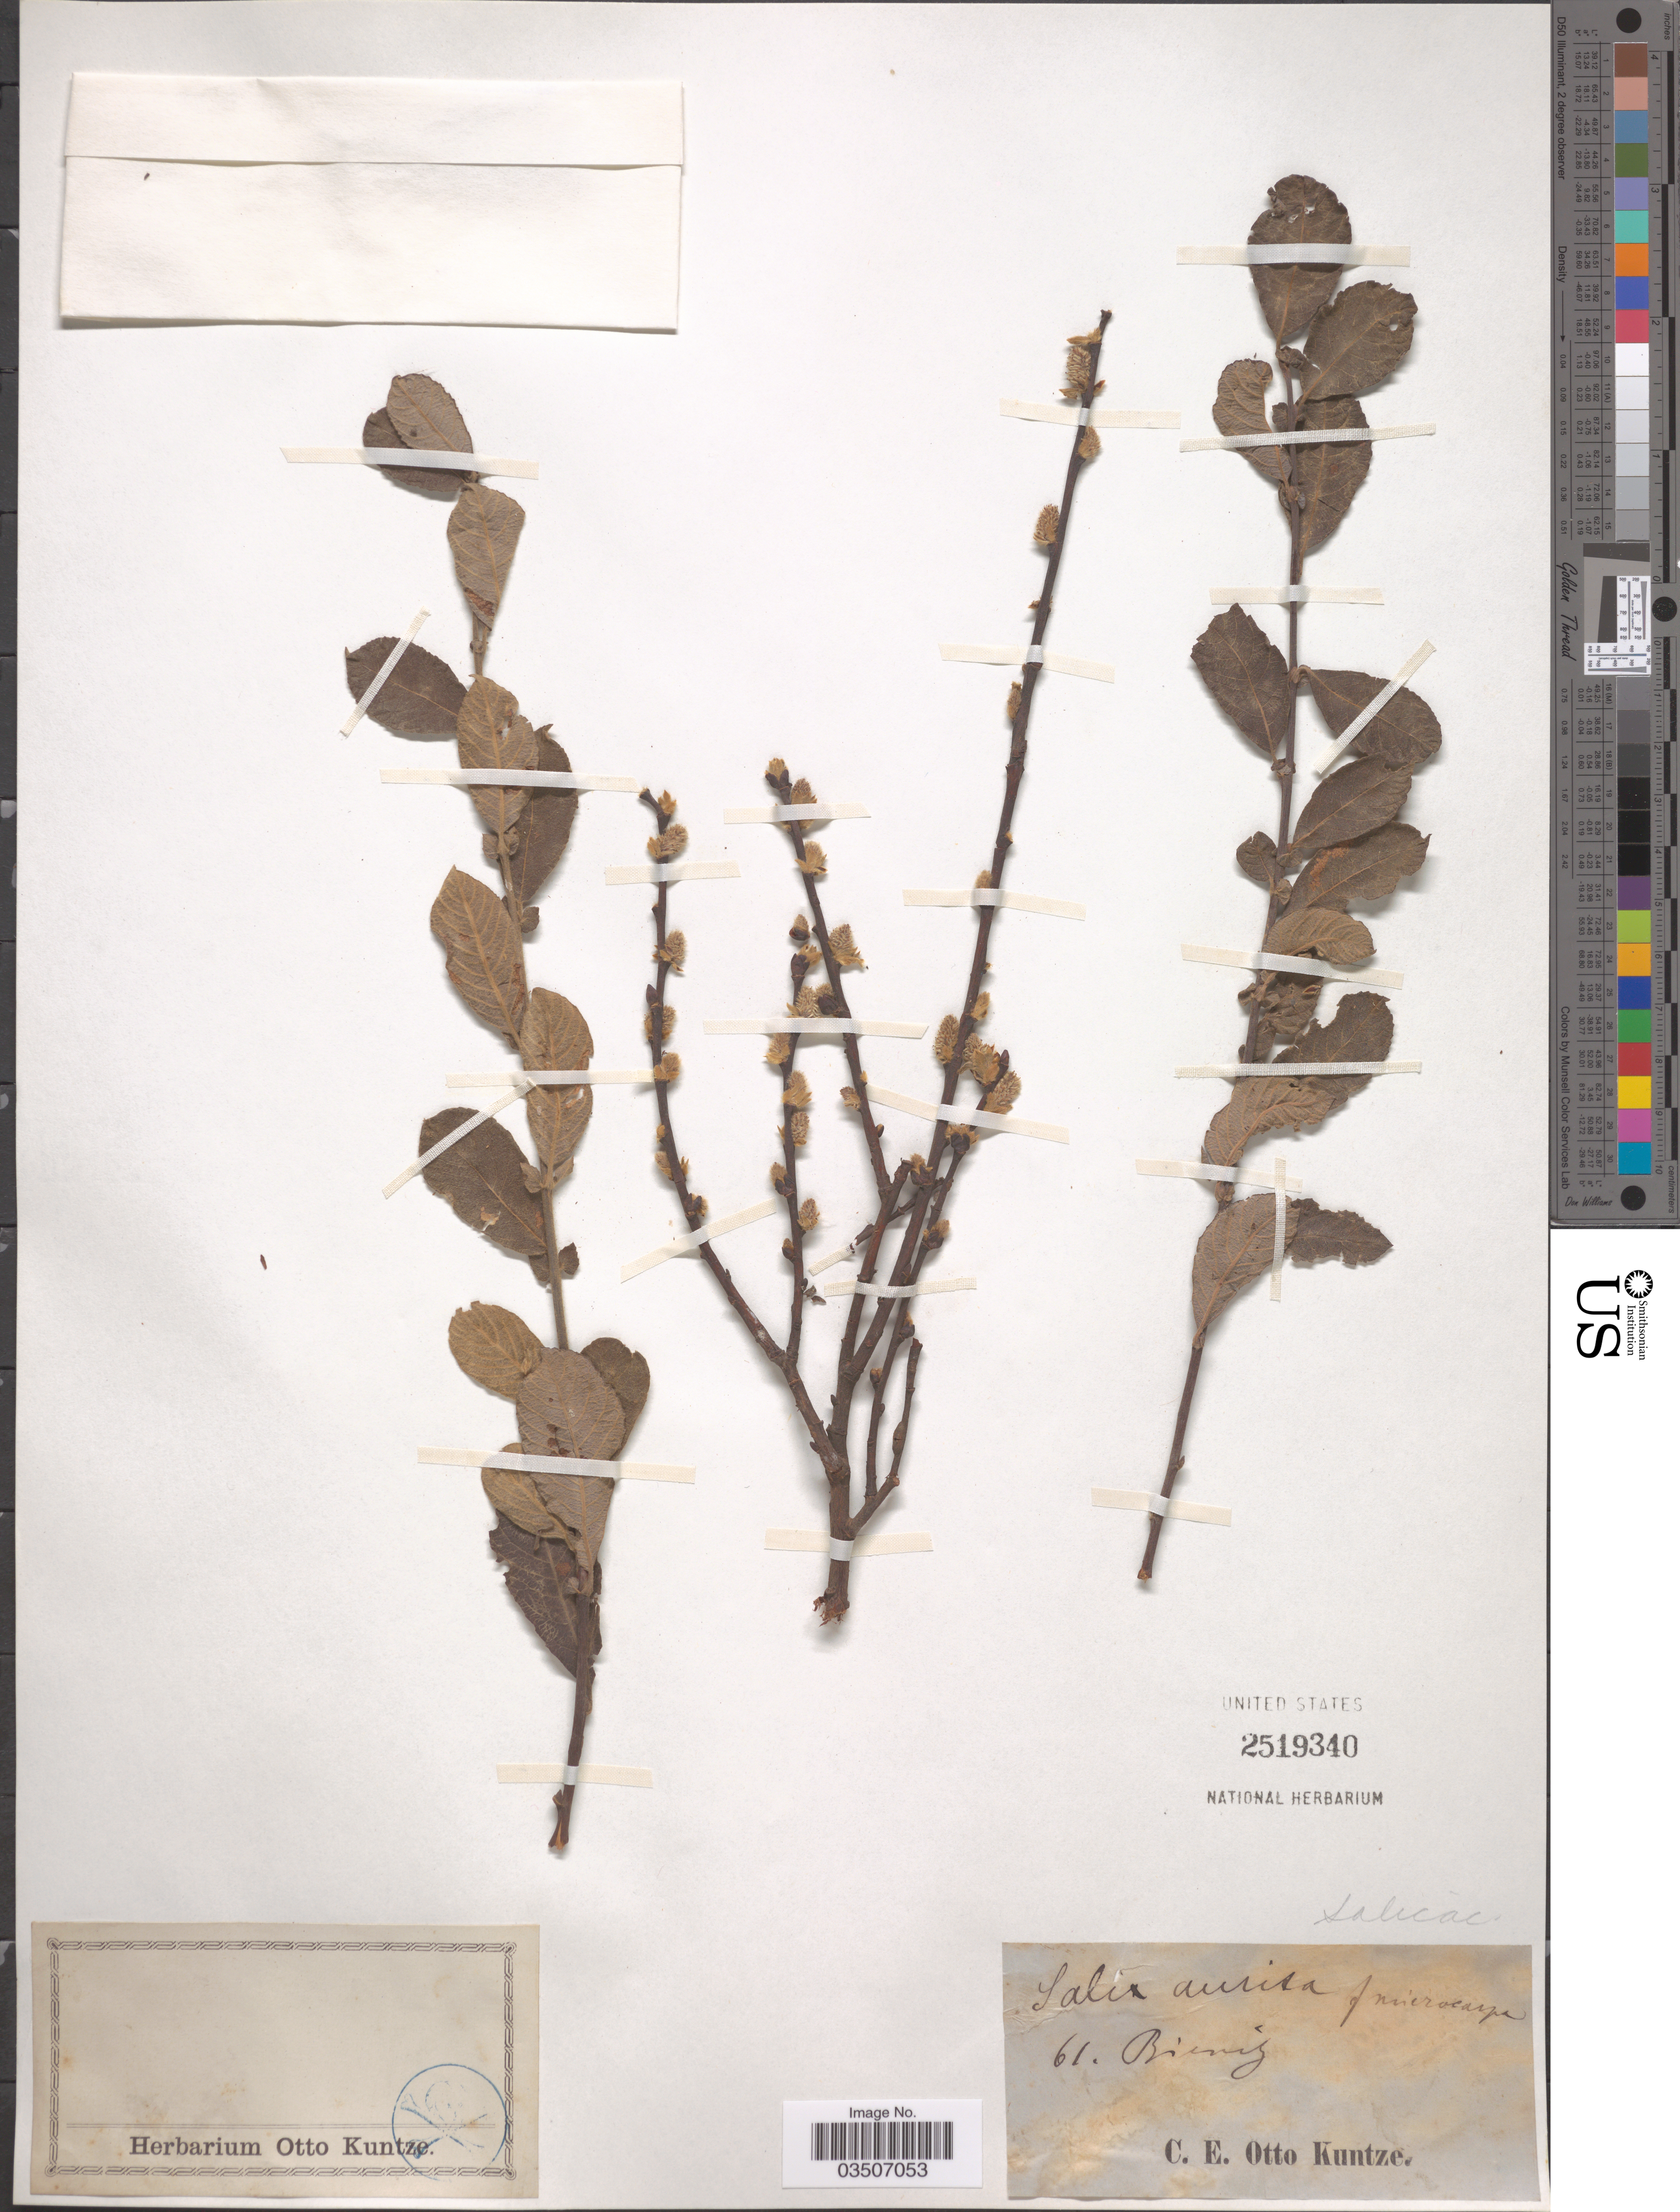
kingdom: Plantae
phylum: Tracheophyta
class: Magnoliopsida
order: Malpighiales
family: Salicaceae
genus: Salix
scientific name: Salix aurita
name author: L.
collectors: C.E.O. Kuntze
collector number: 61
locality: Bienig [interpreted].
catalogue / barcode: US 2519340